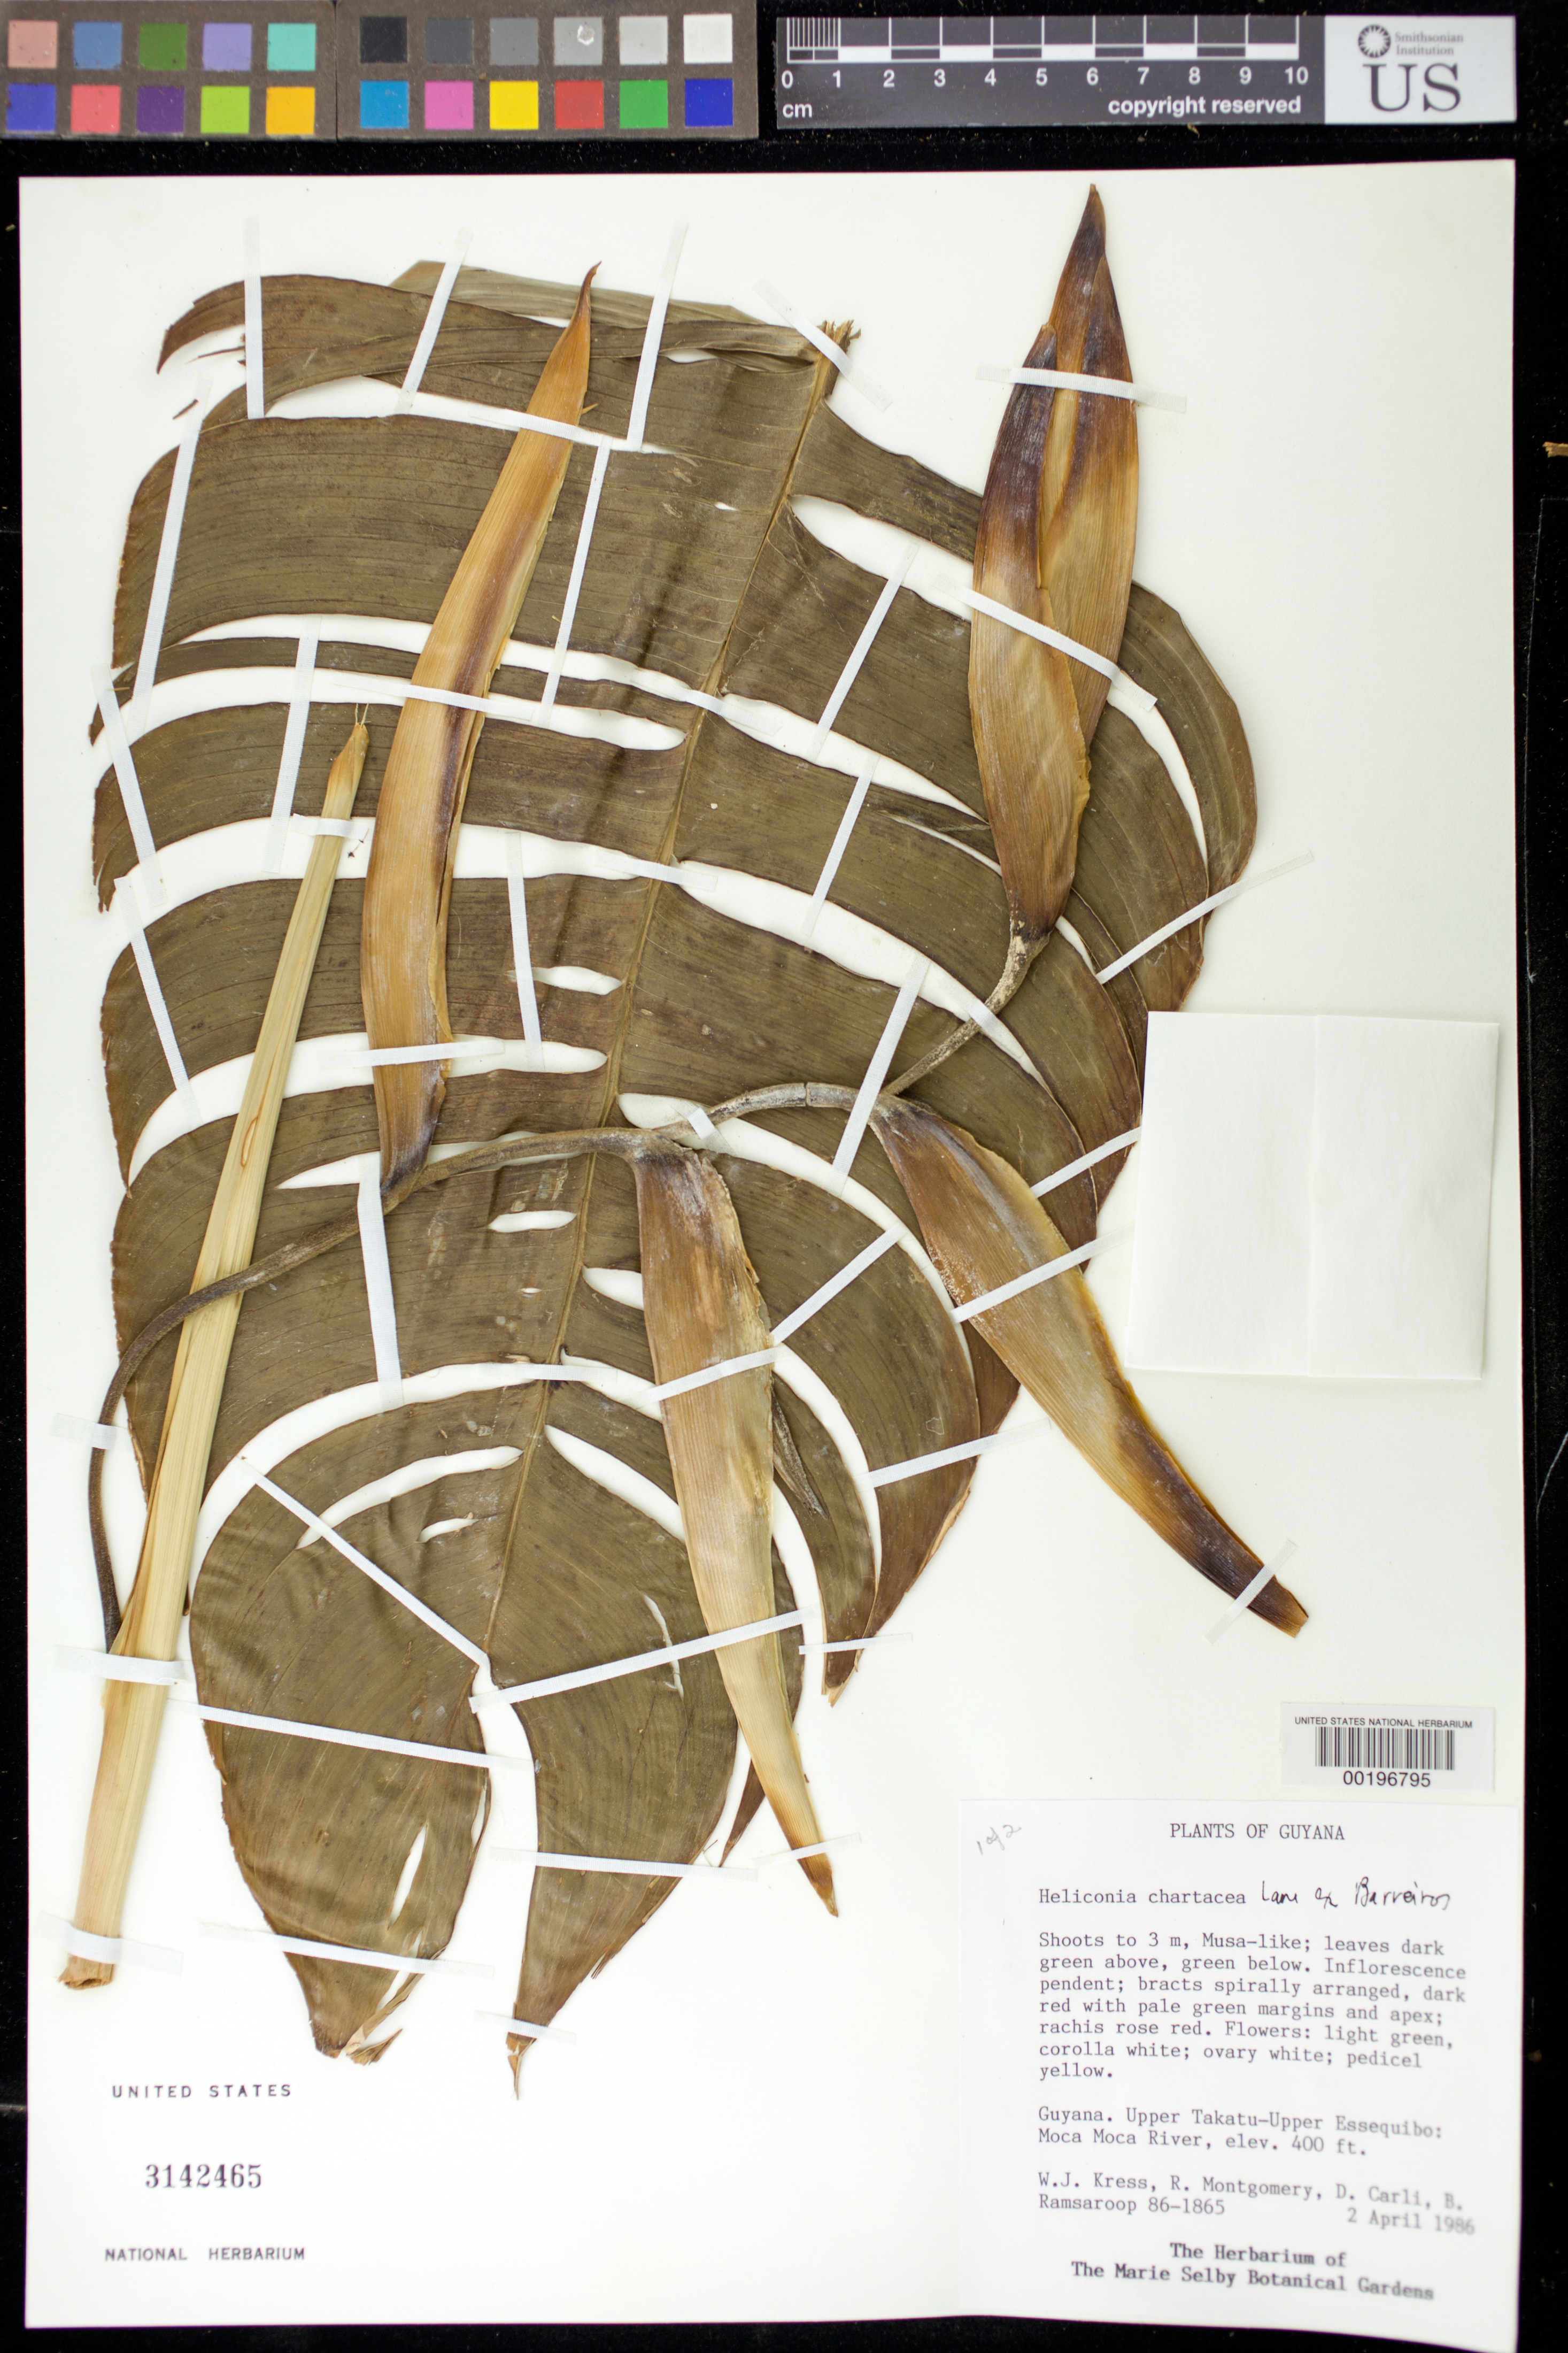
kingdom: Plantae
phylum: Tracheophyta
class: Liliopsida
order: Zingiberales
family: Heliconiaceae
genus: Heliconia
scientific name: Heliconia chartacea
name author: Lane ex Barreiros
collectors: W. J. Kress, R. Montgomery, D. Carli & B. Ramsaroop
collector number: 86-1865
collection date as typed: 02 Apr 1986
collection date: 1986-04-02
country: Guyana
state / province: U. Takutu-U. Essequibo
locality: Moca moca river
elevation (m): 122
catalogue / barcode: US 3142465